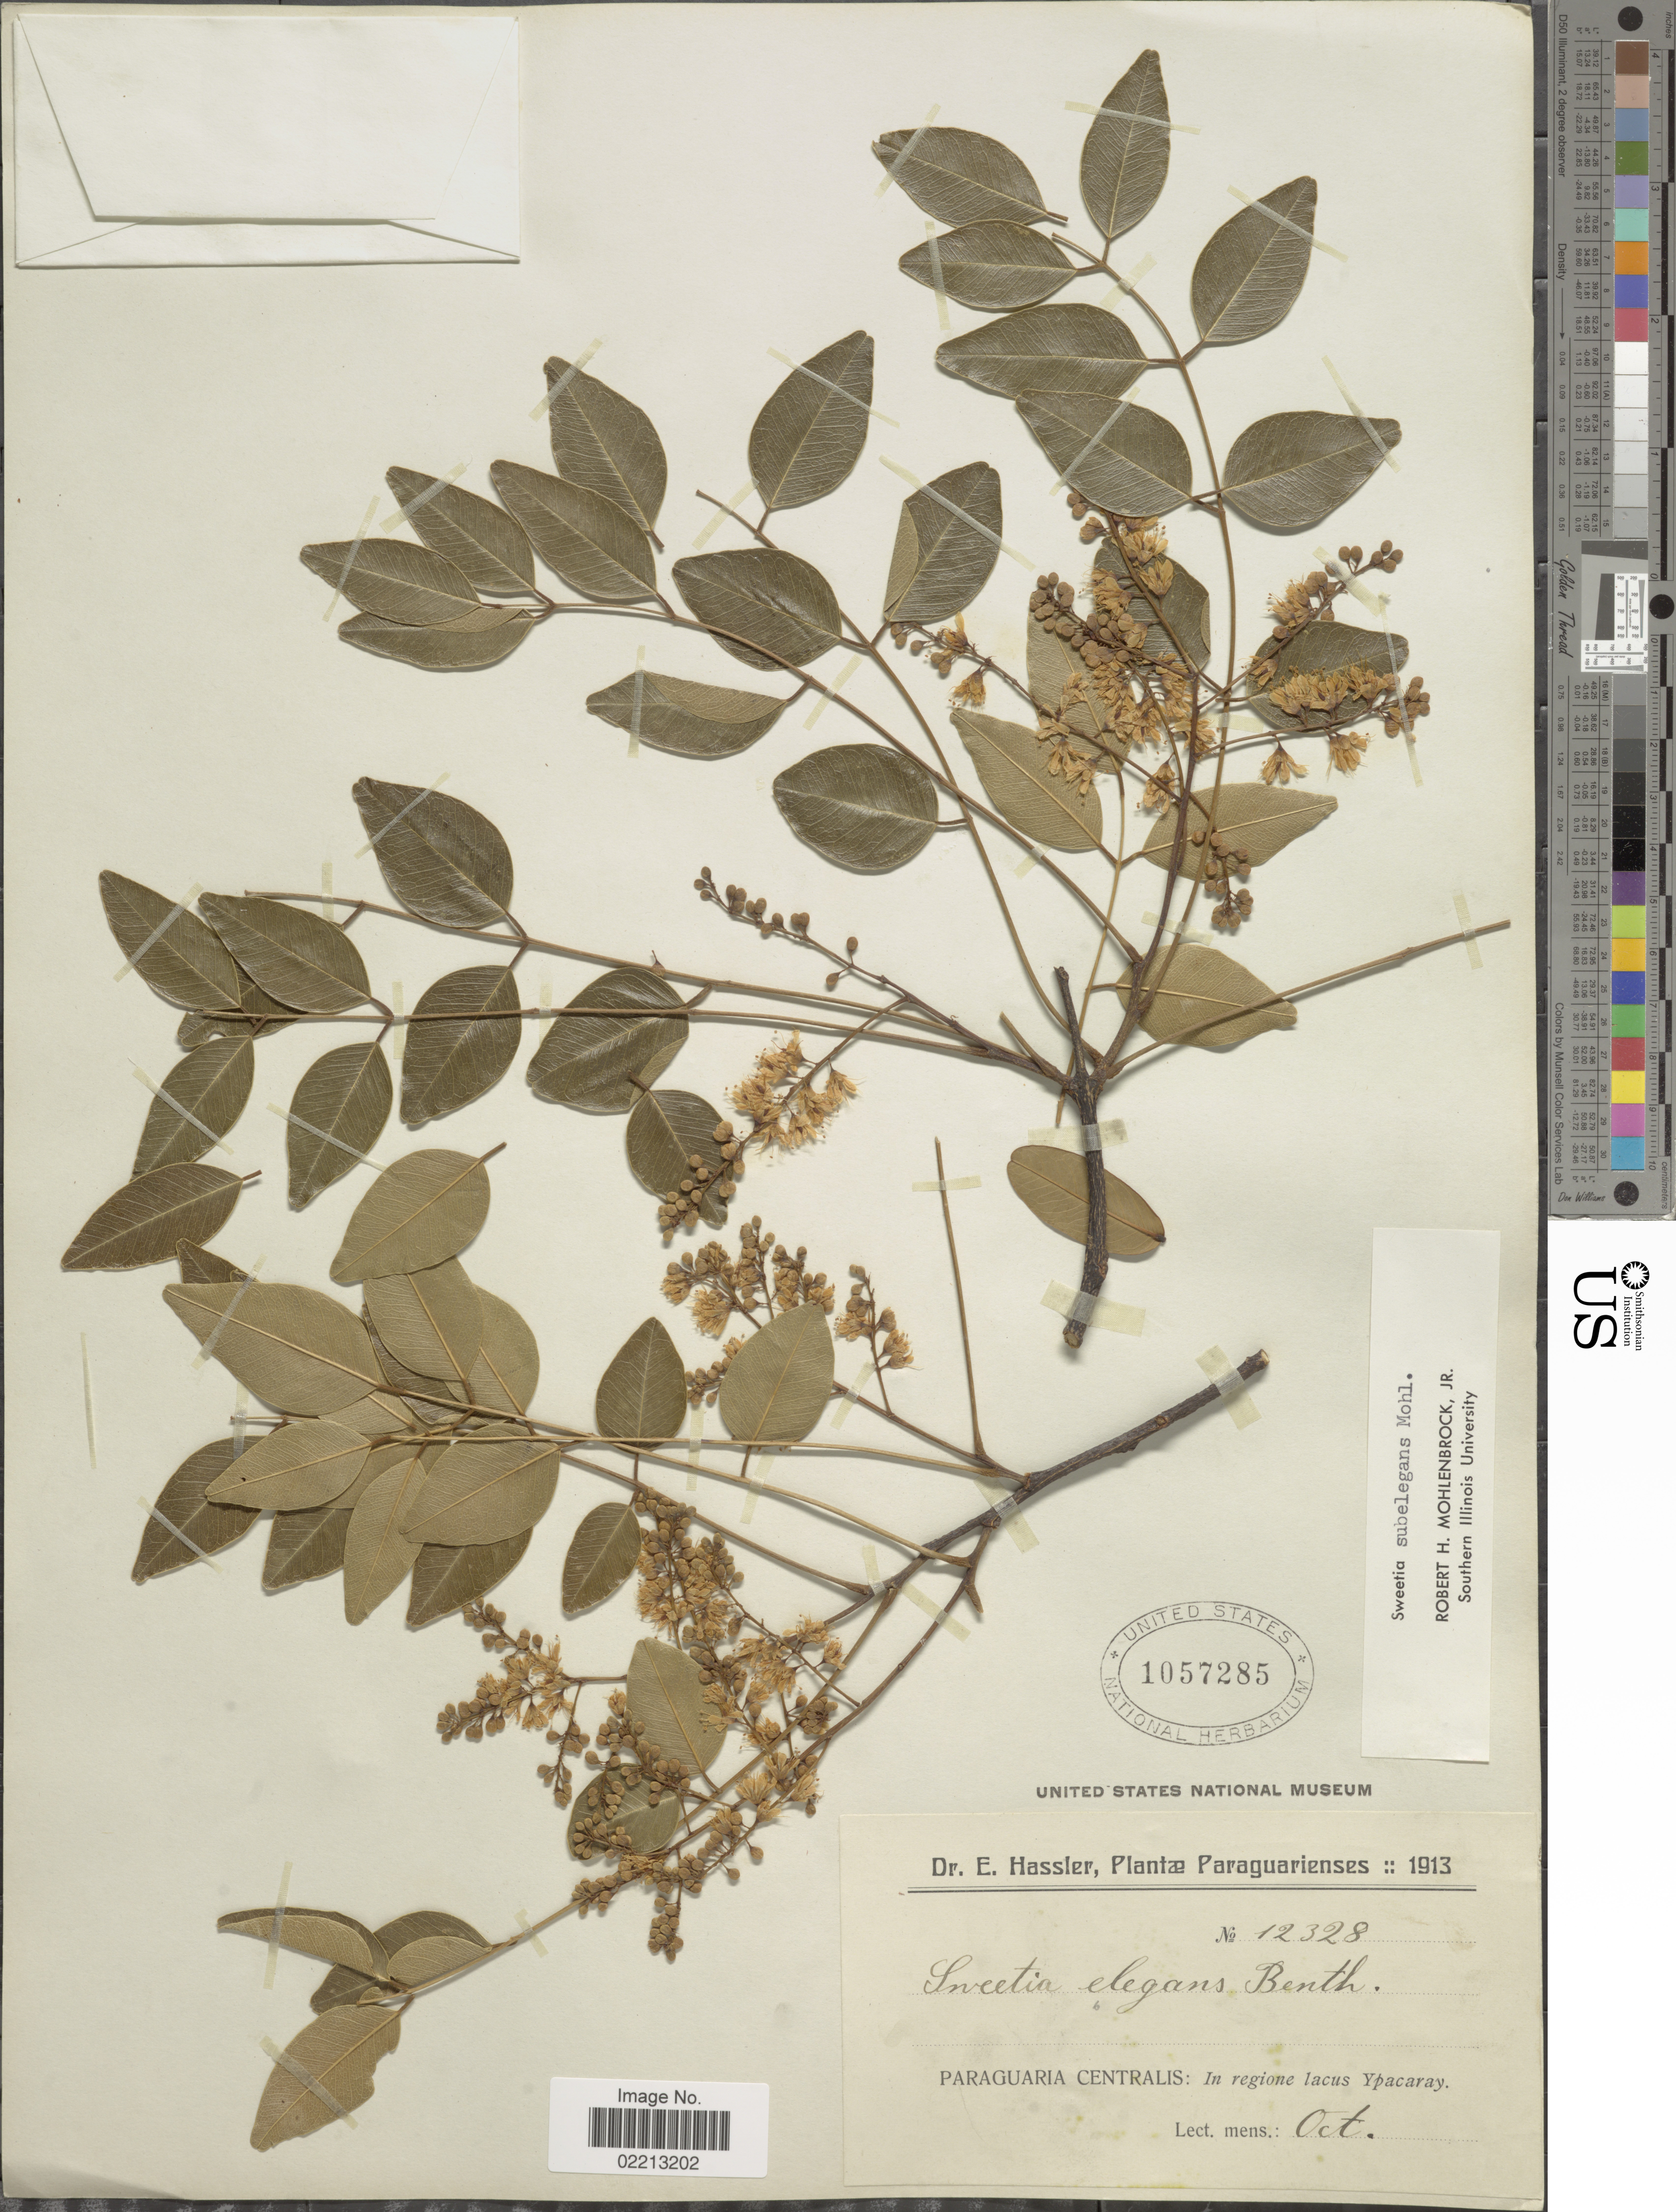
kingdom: Plantae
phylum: Tracheophyta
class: Magnoliopsida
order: Fabales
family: Fabaceae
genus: Acosmium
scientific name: Acosmium subelegans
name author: (Mohlenbr.) Yakovlev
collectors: E. Hassler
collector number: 12328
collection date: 1913-10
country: Paraguay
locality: Paraguaria Centralis: in regione lacus Ypacaray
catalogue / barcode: US 1057285